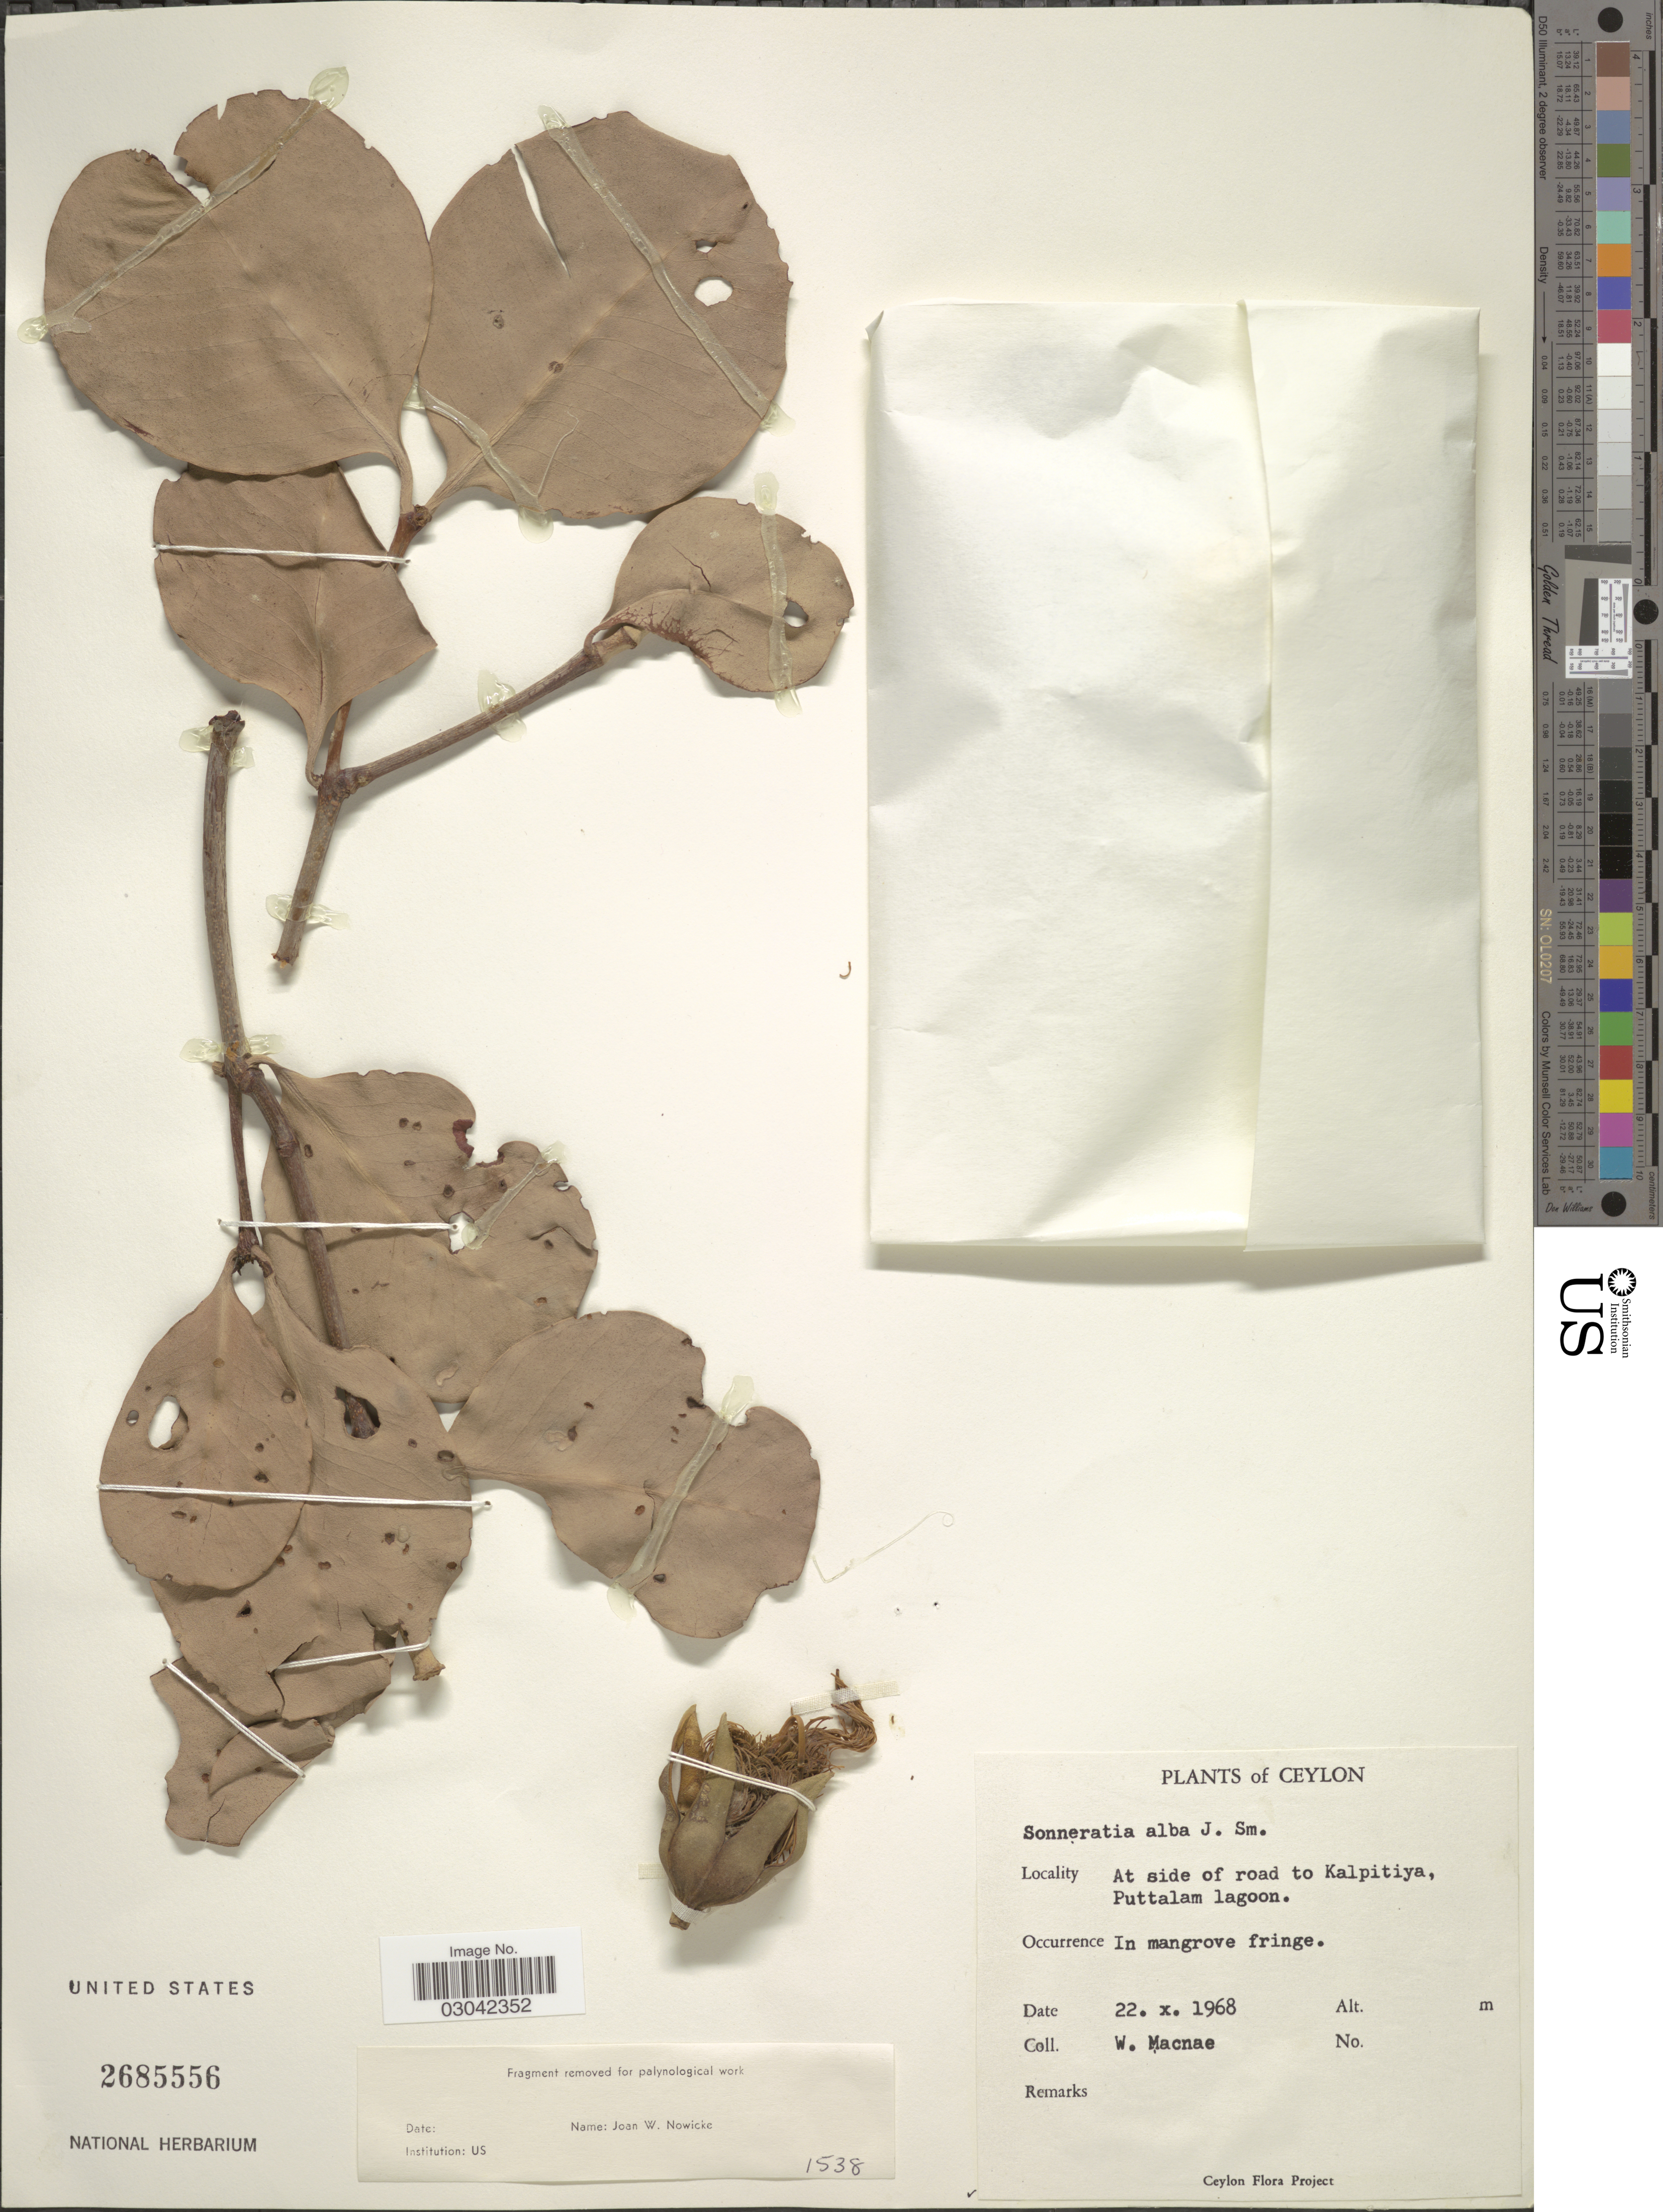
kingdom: Plantae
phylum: Tracheophyta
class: Magnoliopsida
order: Myrtales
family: Lythraceae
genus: Sonneratia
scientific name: Sonneratia alba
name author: Sm.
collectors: W. MacNae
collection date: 1968-10-22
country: Sri Lanka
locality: At side of road to Kalpitiya, Puttalam lagoon.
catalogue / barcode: US 2685556